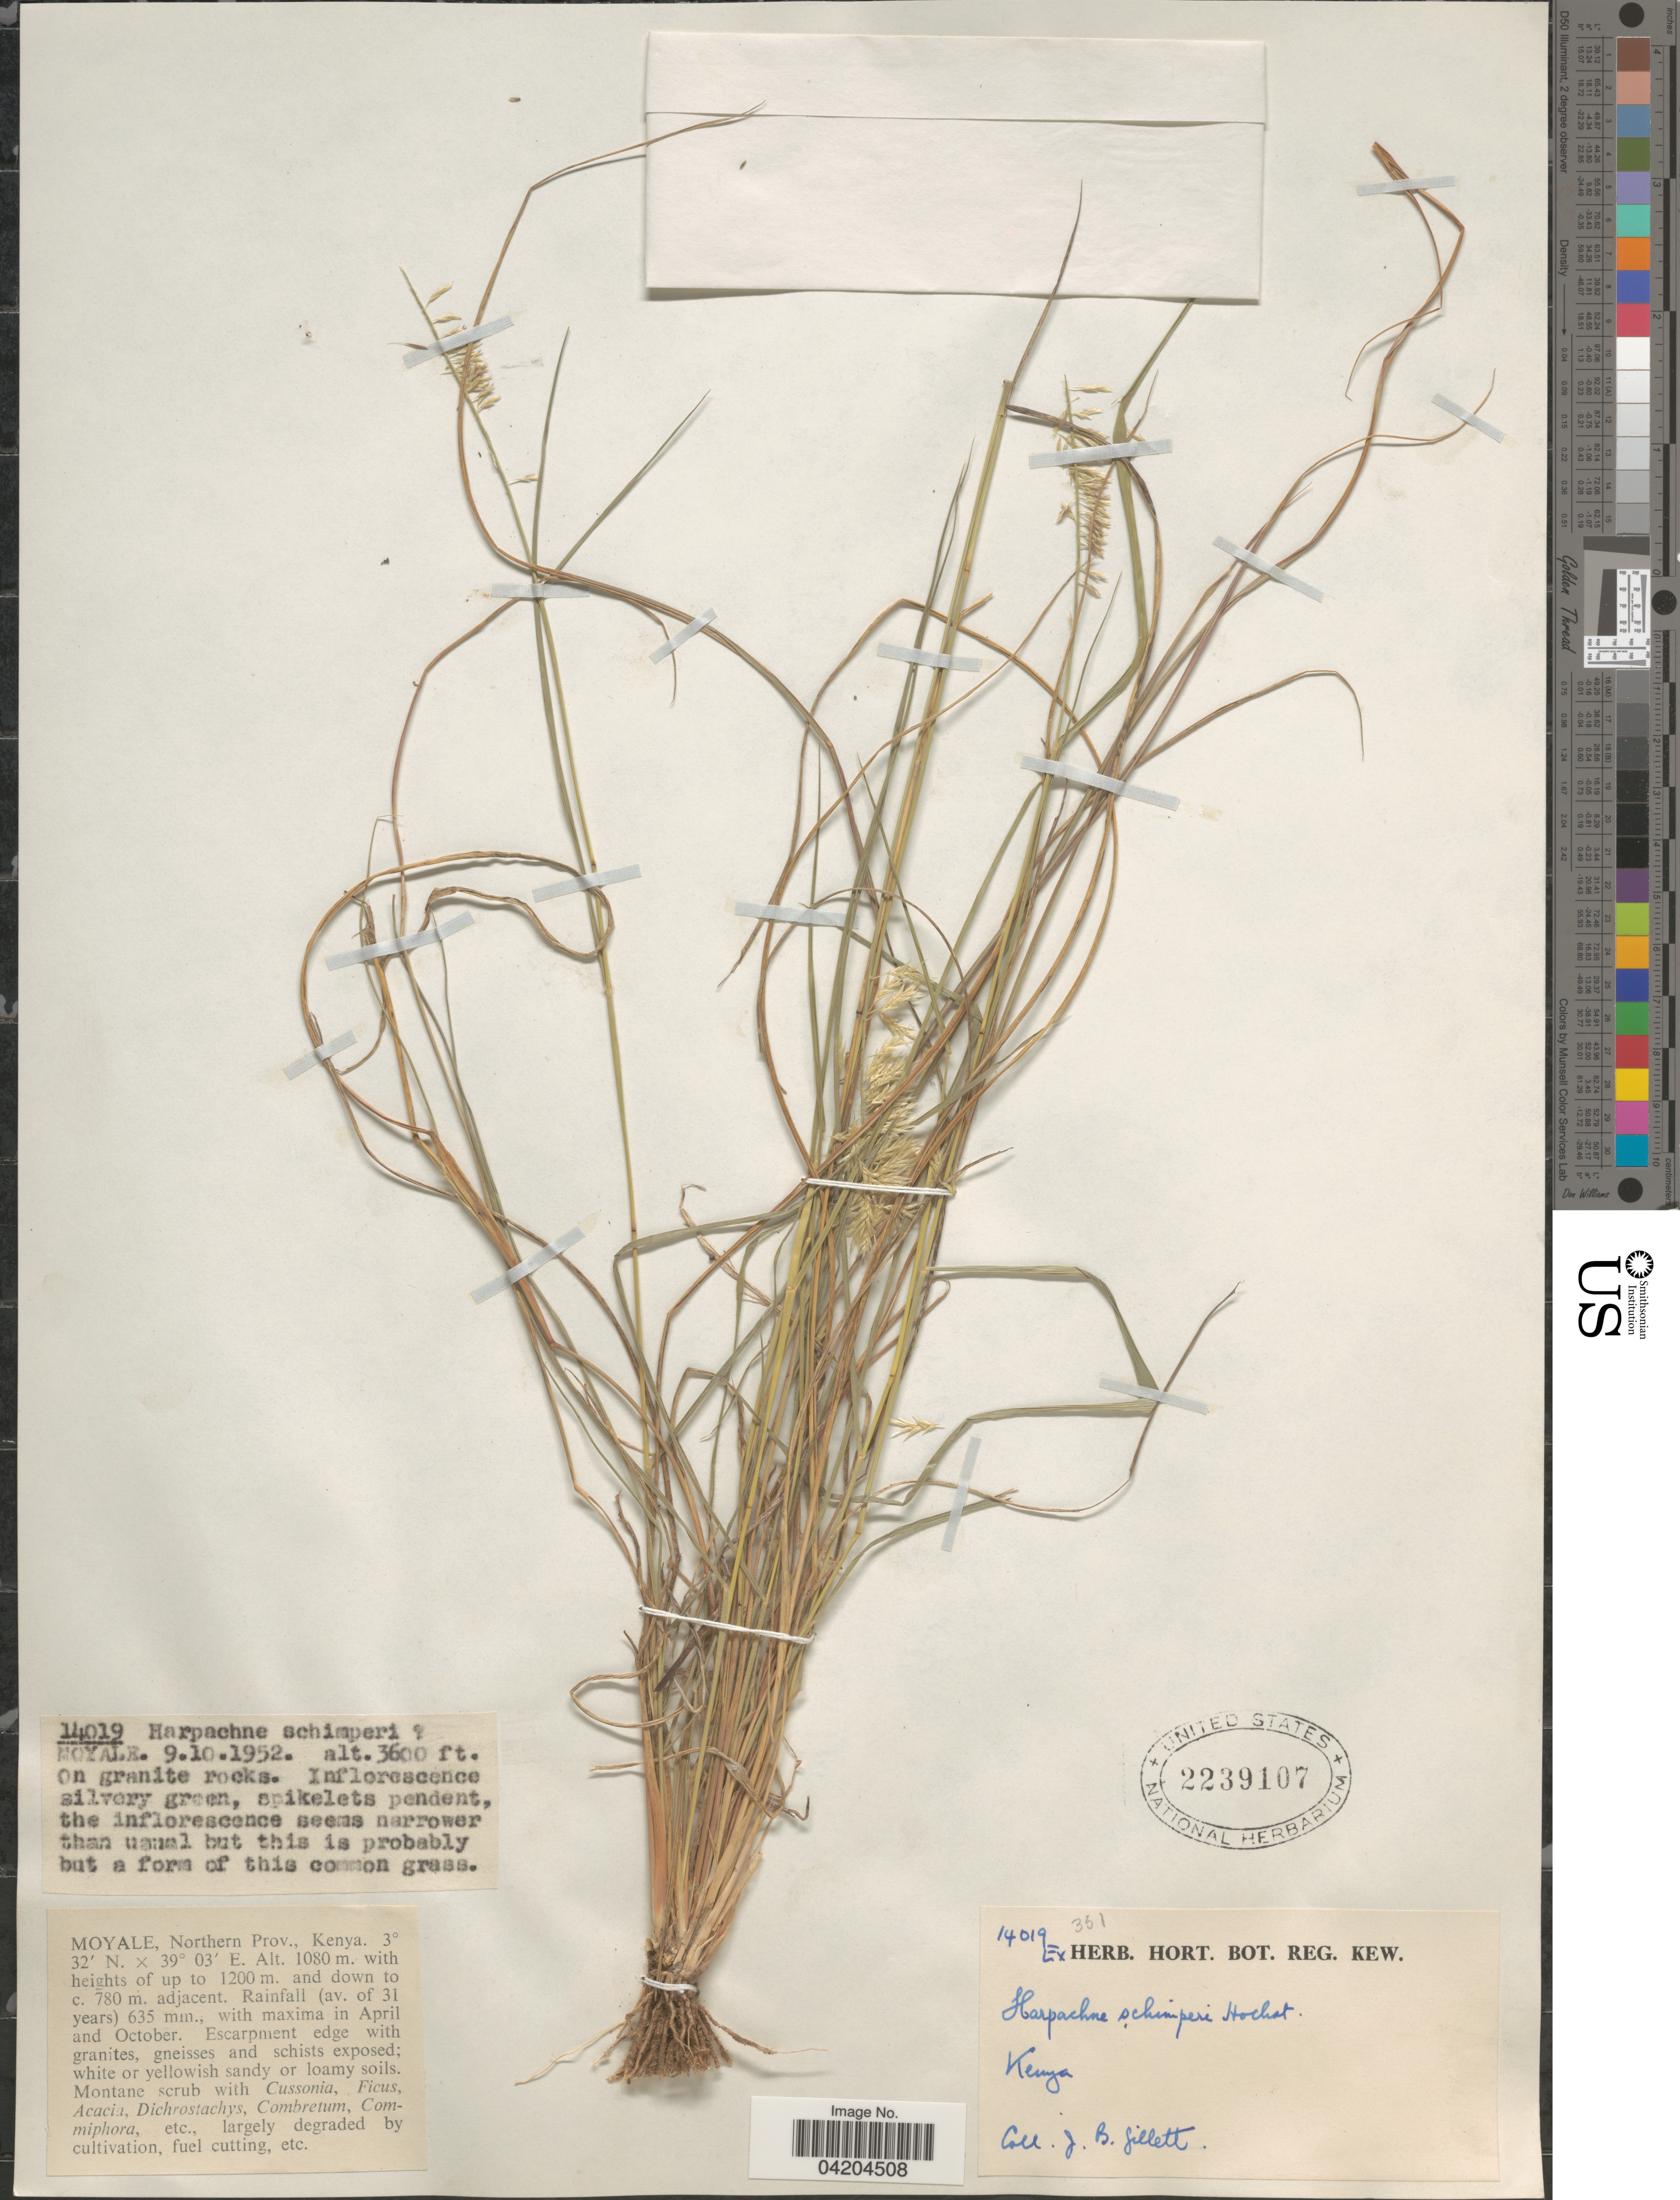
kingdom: Plantae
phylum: Tracheophyta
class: Liliopsida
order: Poales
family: Poaceae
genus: Eragrostis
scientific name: Eragrostis schimperi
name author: (A. Rich.) Benth.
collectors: J. B. Gillett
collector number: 14019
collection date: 1952-10-09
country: Kenya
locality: Moyale, Northern Prov.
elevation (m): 1080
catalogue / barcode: US 2239107